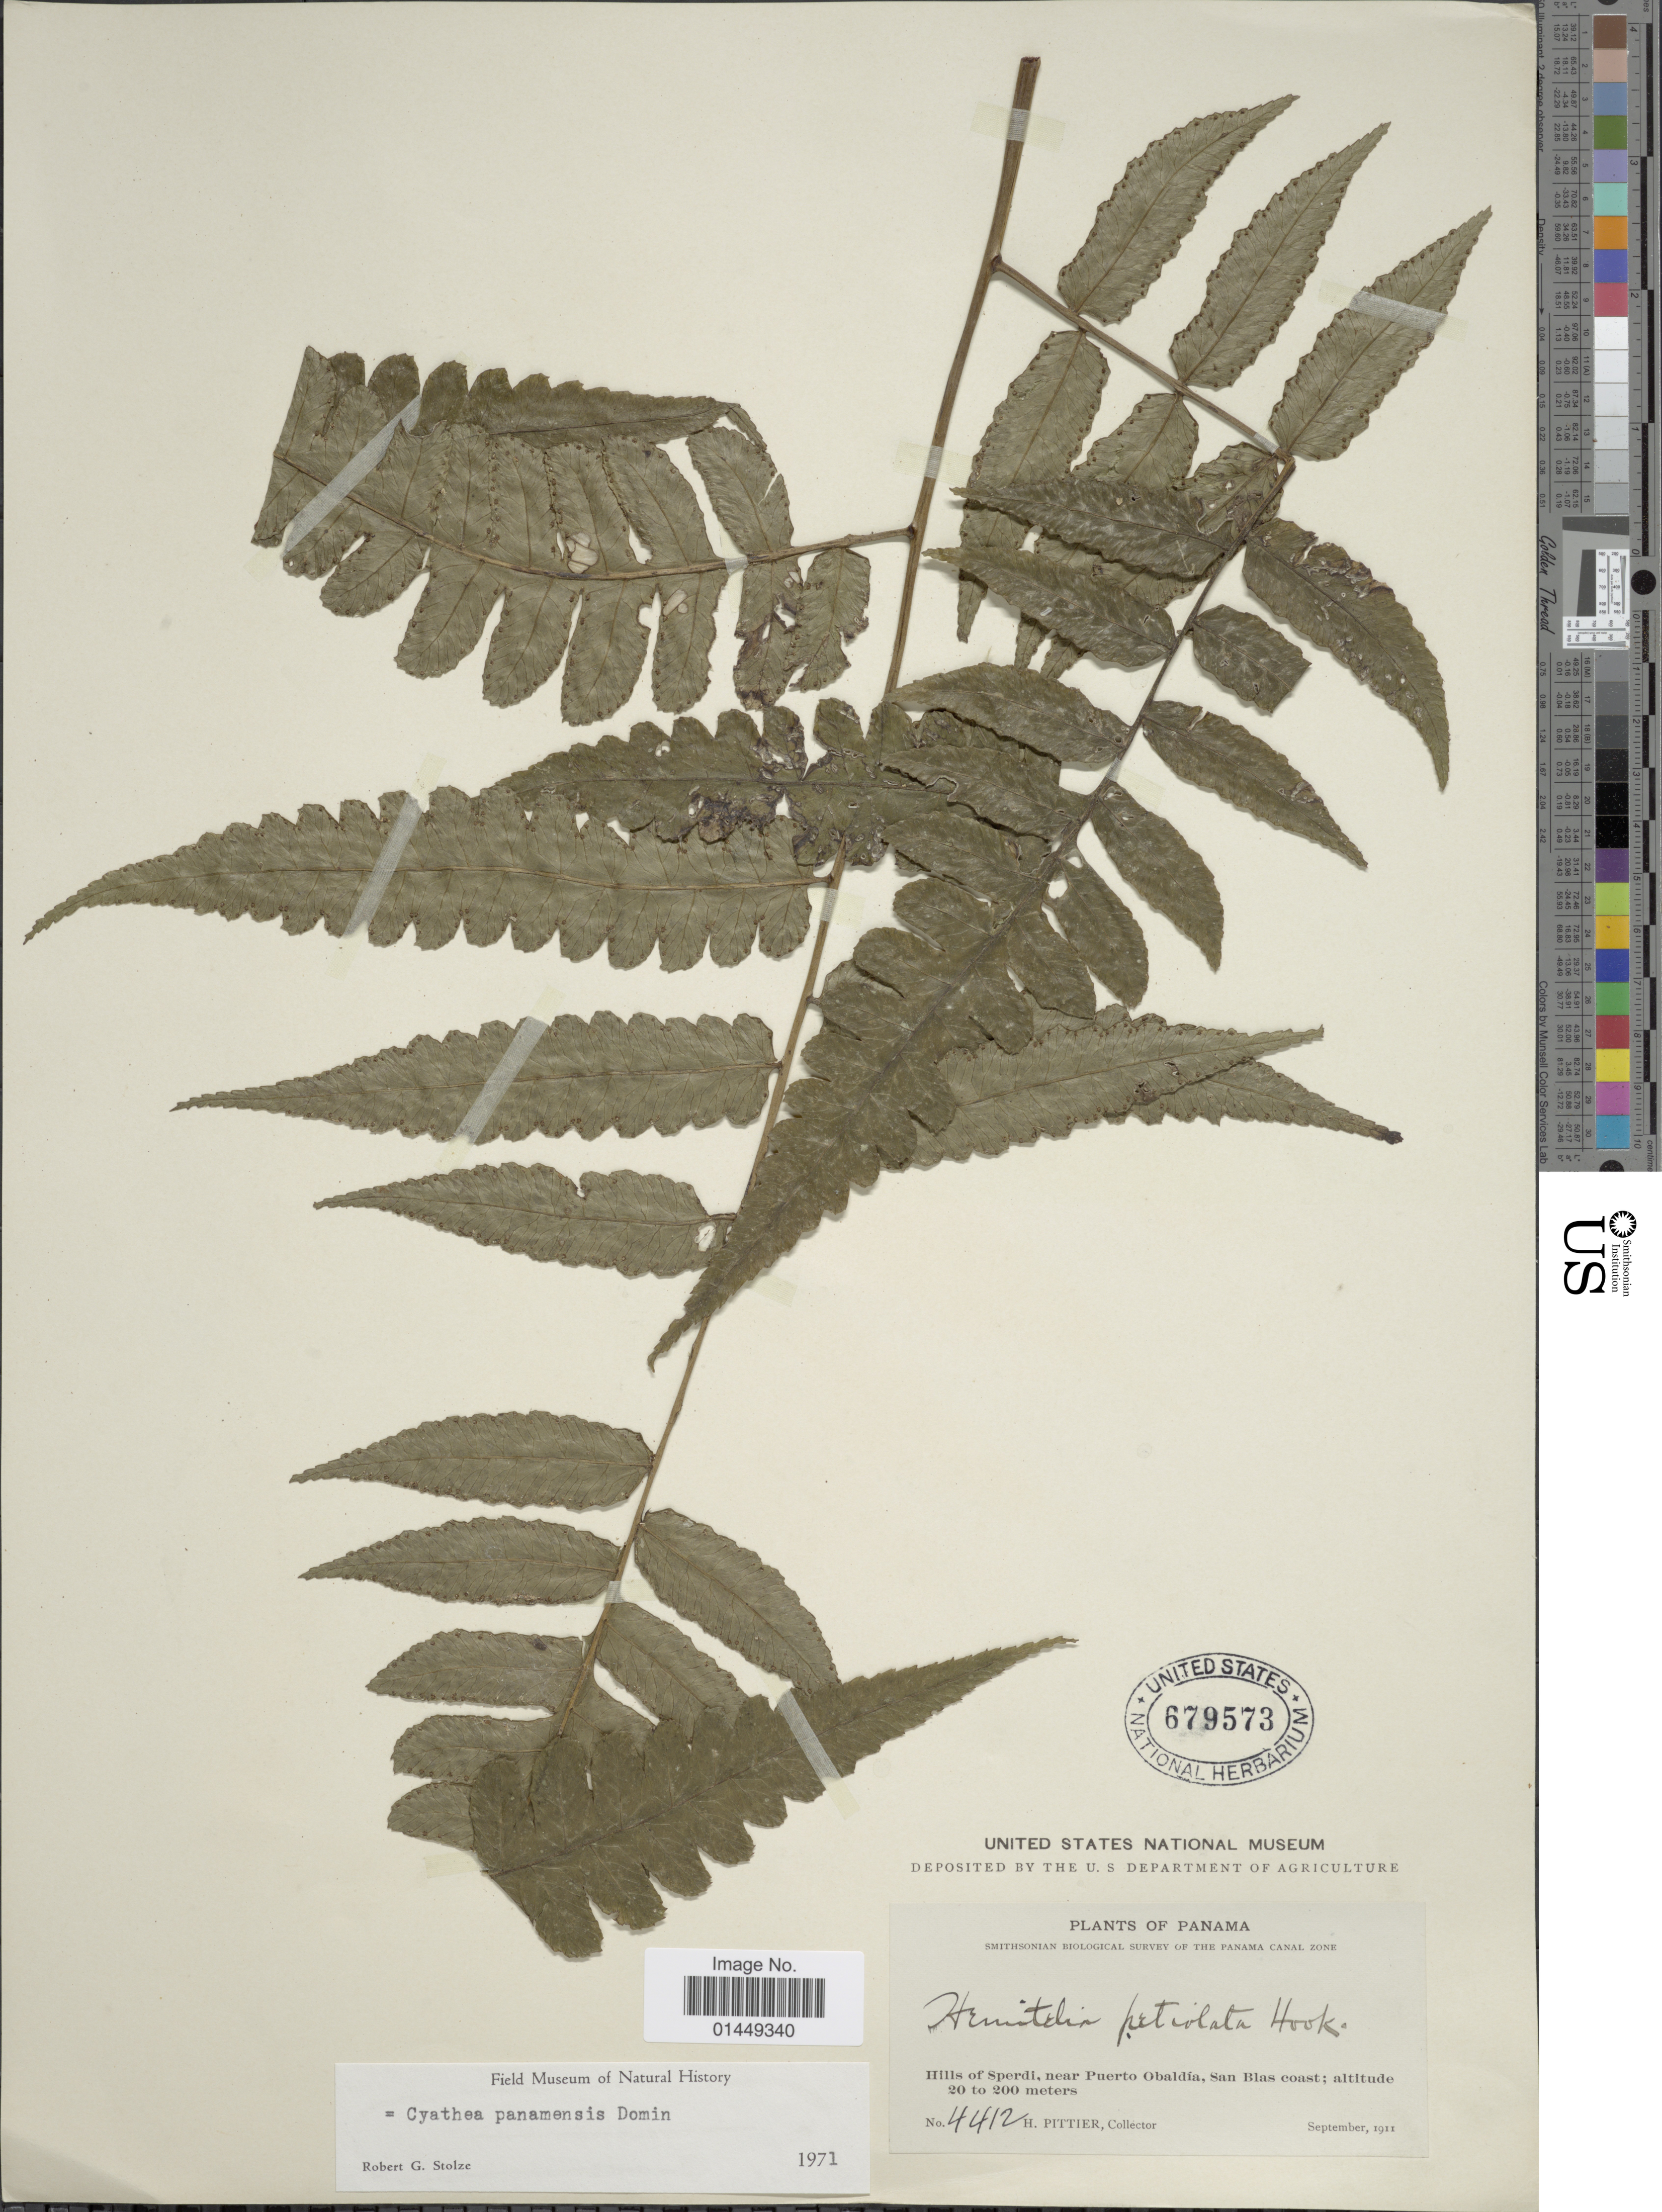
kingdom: Plantae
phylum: Tracheophyta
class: Polypodiopsida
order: Cyatheales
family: Cyatheaceae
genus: Cyathea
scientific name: Cyathea petiolata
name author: (Hook.) R.M. Tryon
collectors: H. F. Pittier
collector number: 4412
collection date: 1911-09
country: Panama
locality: Hills of Sperdi, near Puerto Obaldía, San Blas coast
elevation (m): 20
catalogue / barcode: US 679573